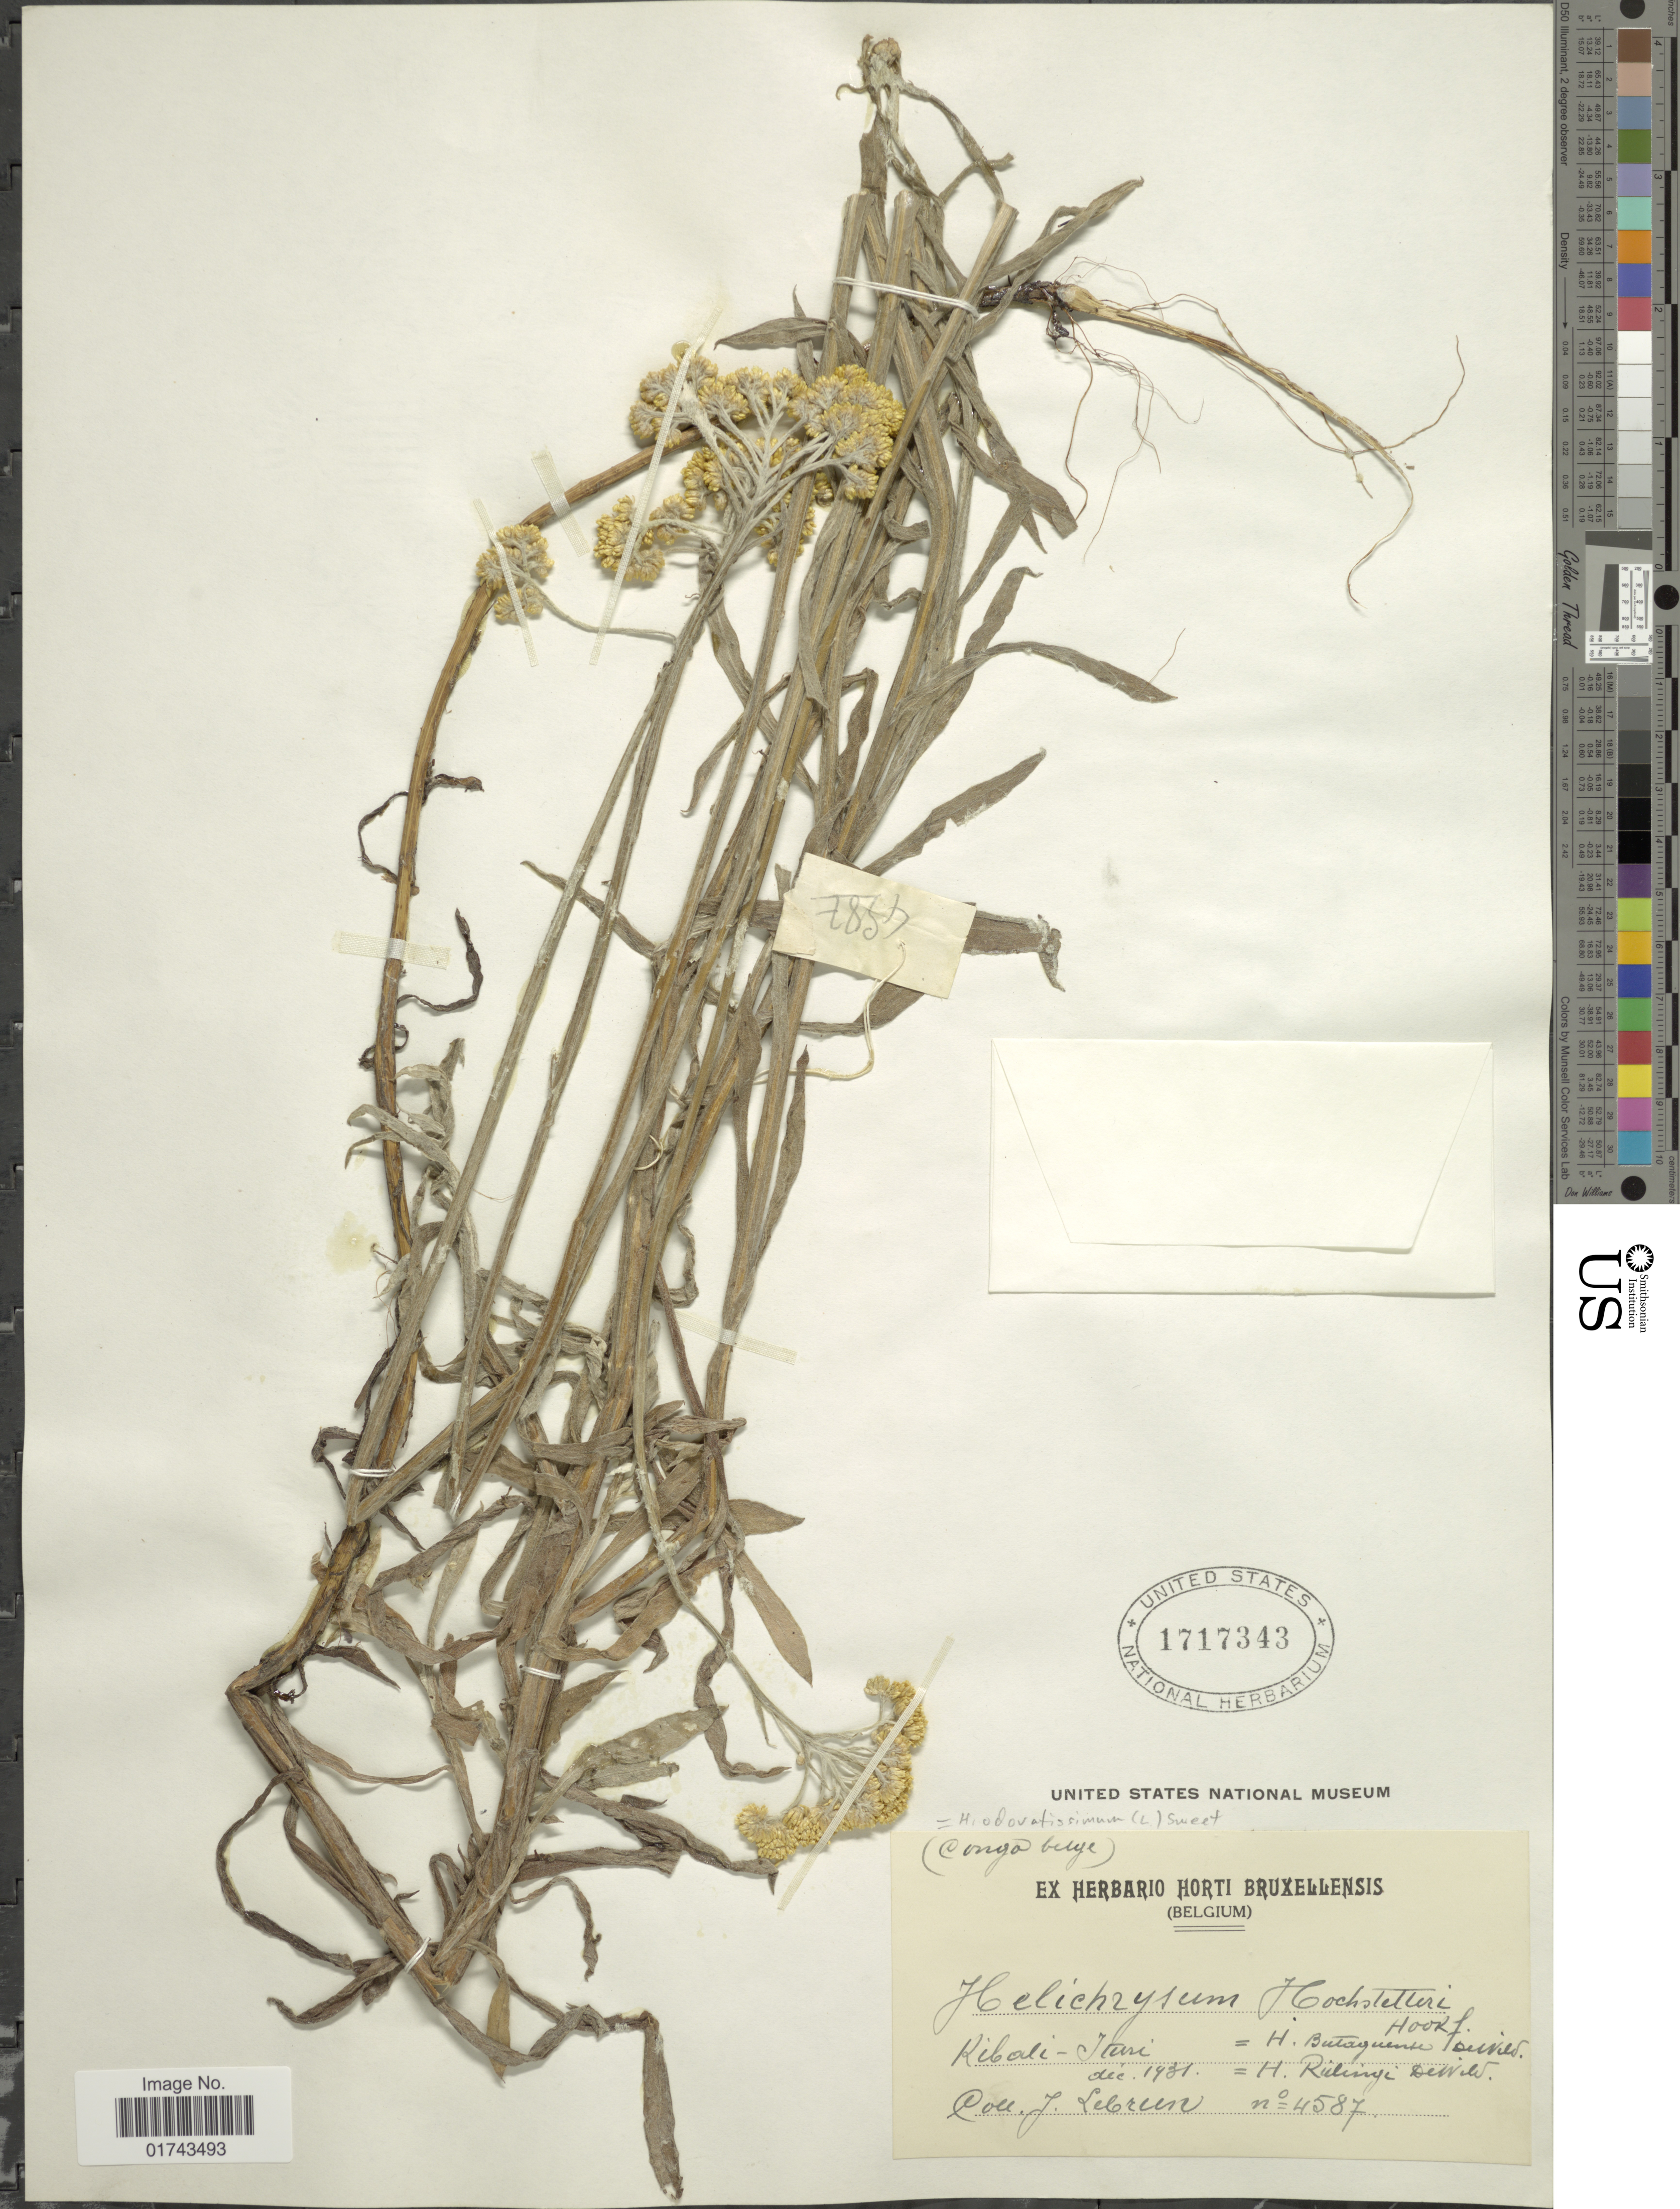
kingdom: Plantae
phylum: Tracheophyta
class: Magnoliopsida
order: Asterales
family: Asteraceae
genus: Helichrysum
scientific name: Helichrysum odoratissimum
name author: (L.) Sweet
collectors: J. A. Lebrun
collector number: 4587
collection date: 1931-12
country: Congo, Democratic Republic of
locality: Congo Belge, Kibali, Ituri.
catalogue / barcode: US 1717343